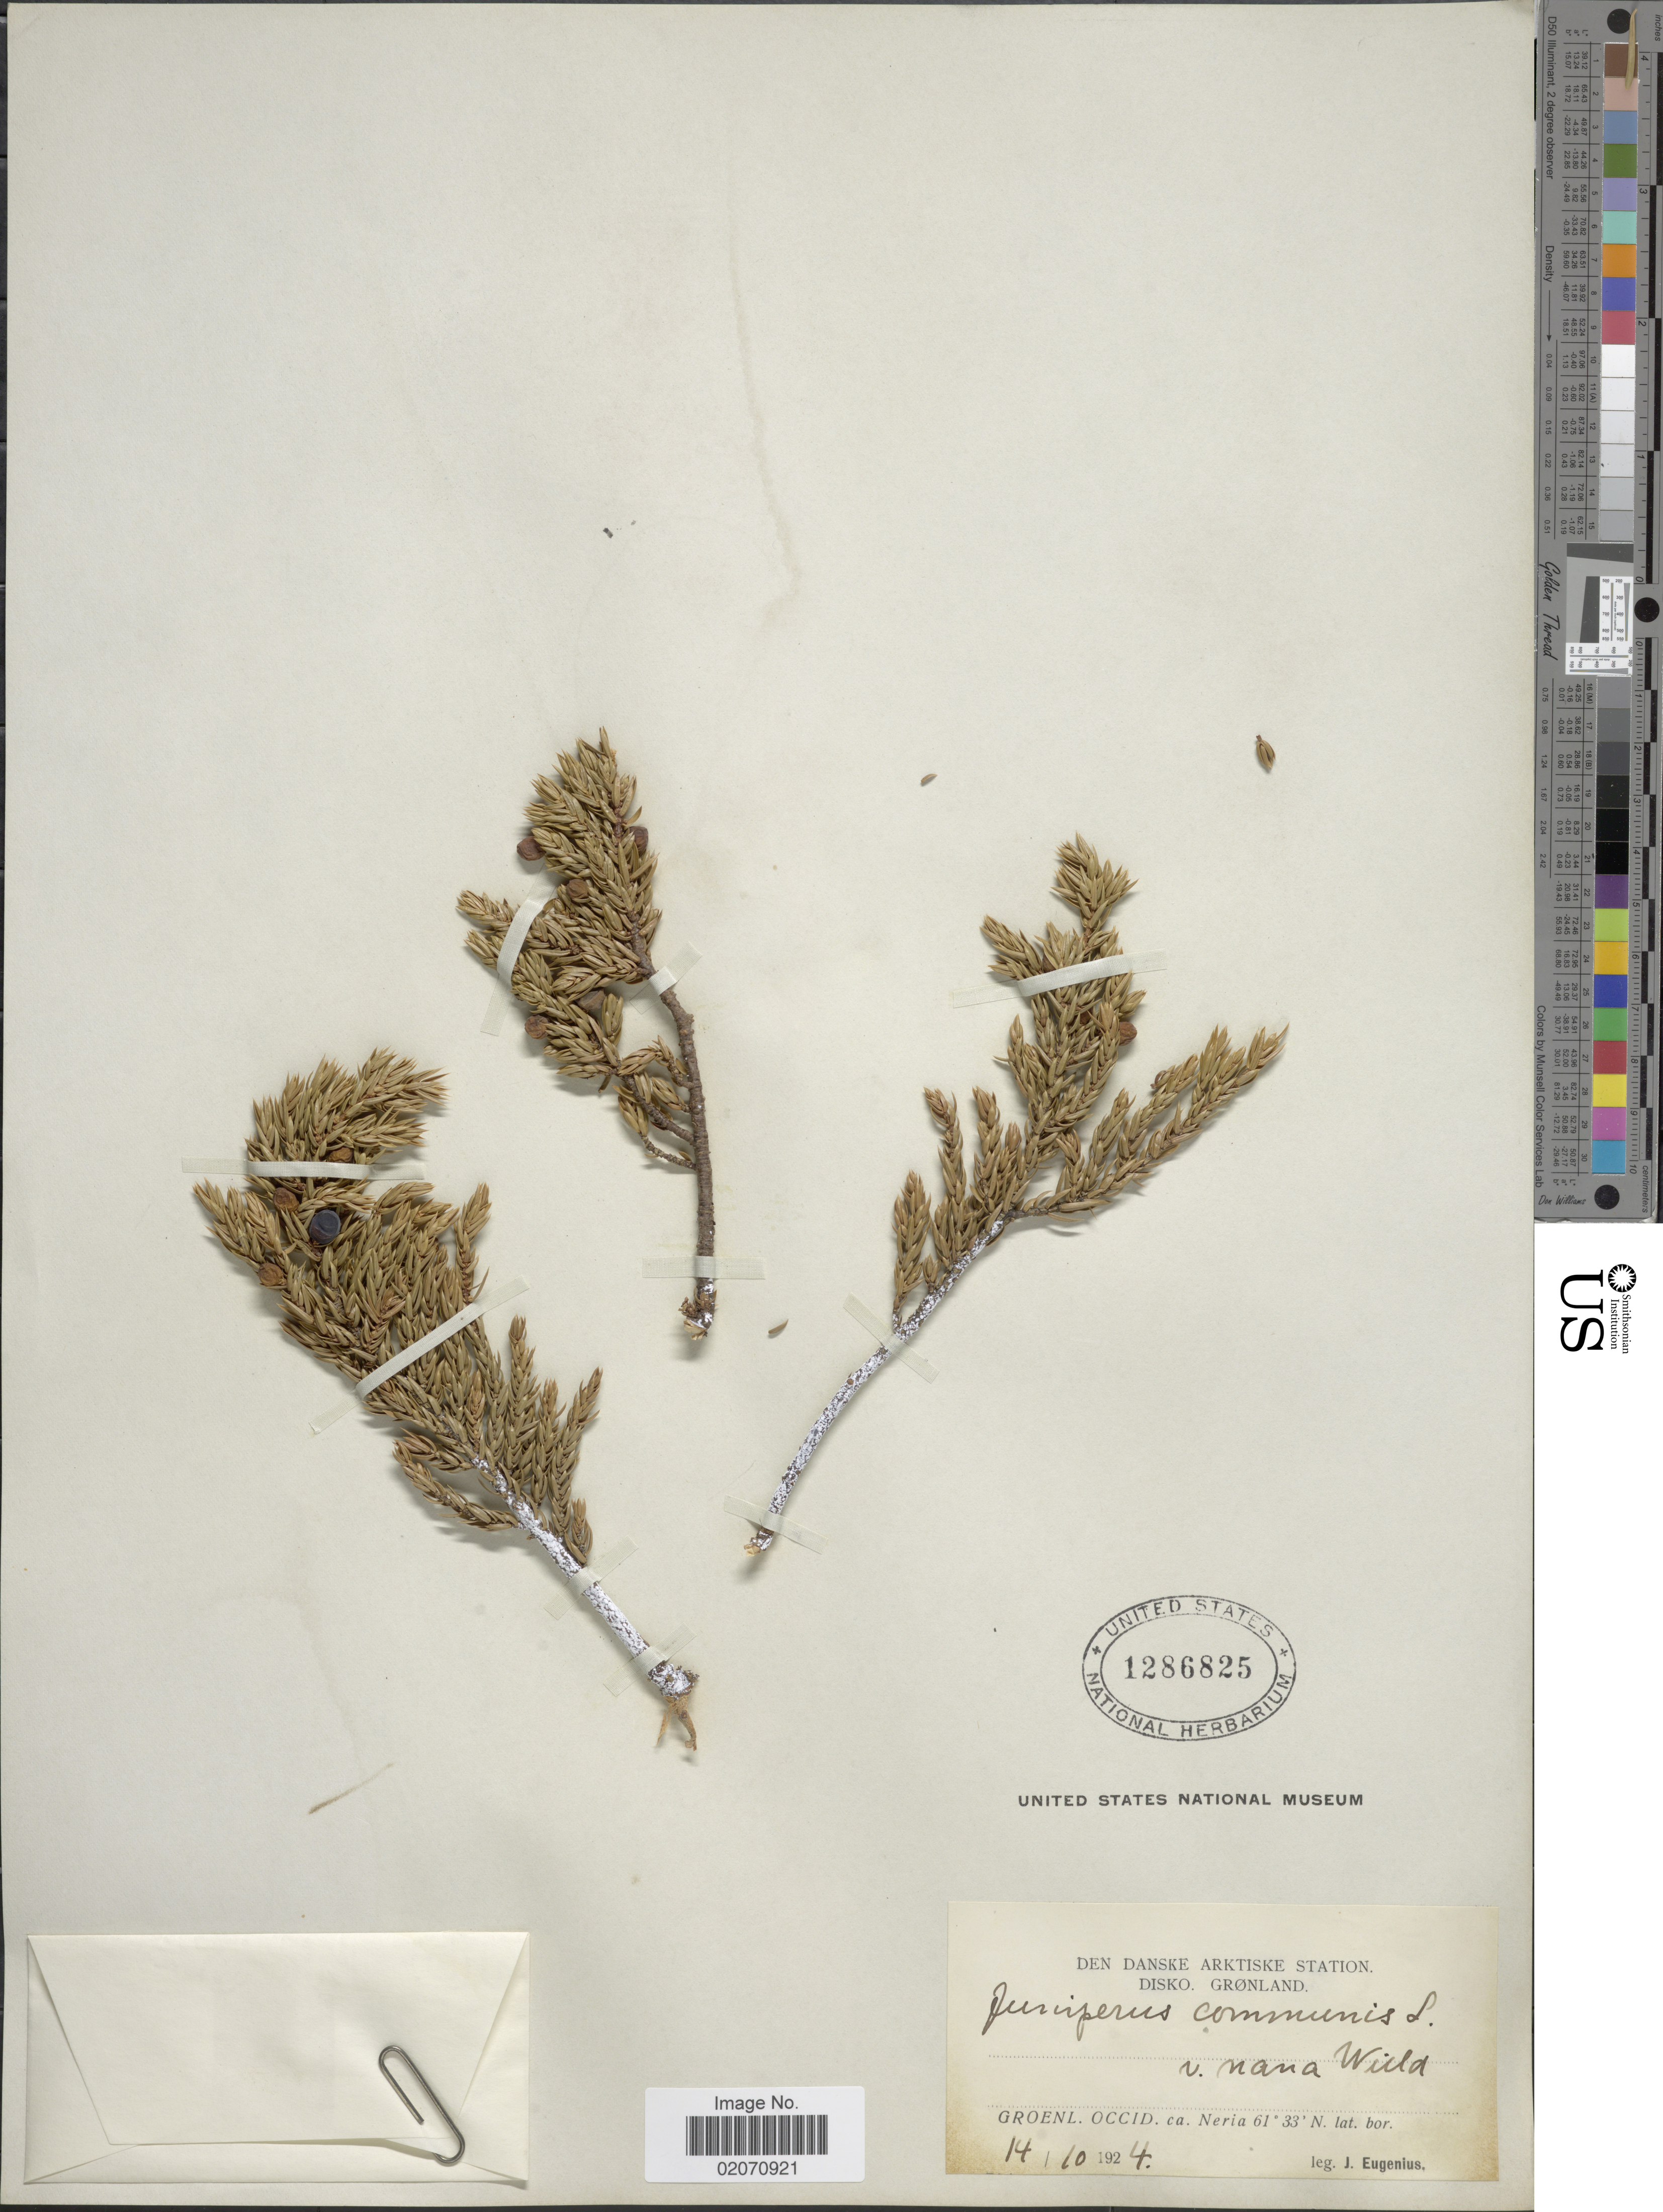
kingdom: Plantae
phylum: Tracheophyta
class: Pinopsida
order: Pinales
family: Cupressaceae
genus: Juniperus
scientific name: Juniperus communis subsp. nana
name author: (Willd.) Syme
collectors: J. Eugenius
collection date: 1924-10-14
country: Greenland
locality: Groenl. Occid. ca. Neria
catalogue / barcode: US 1286825